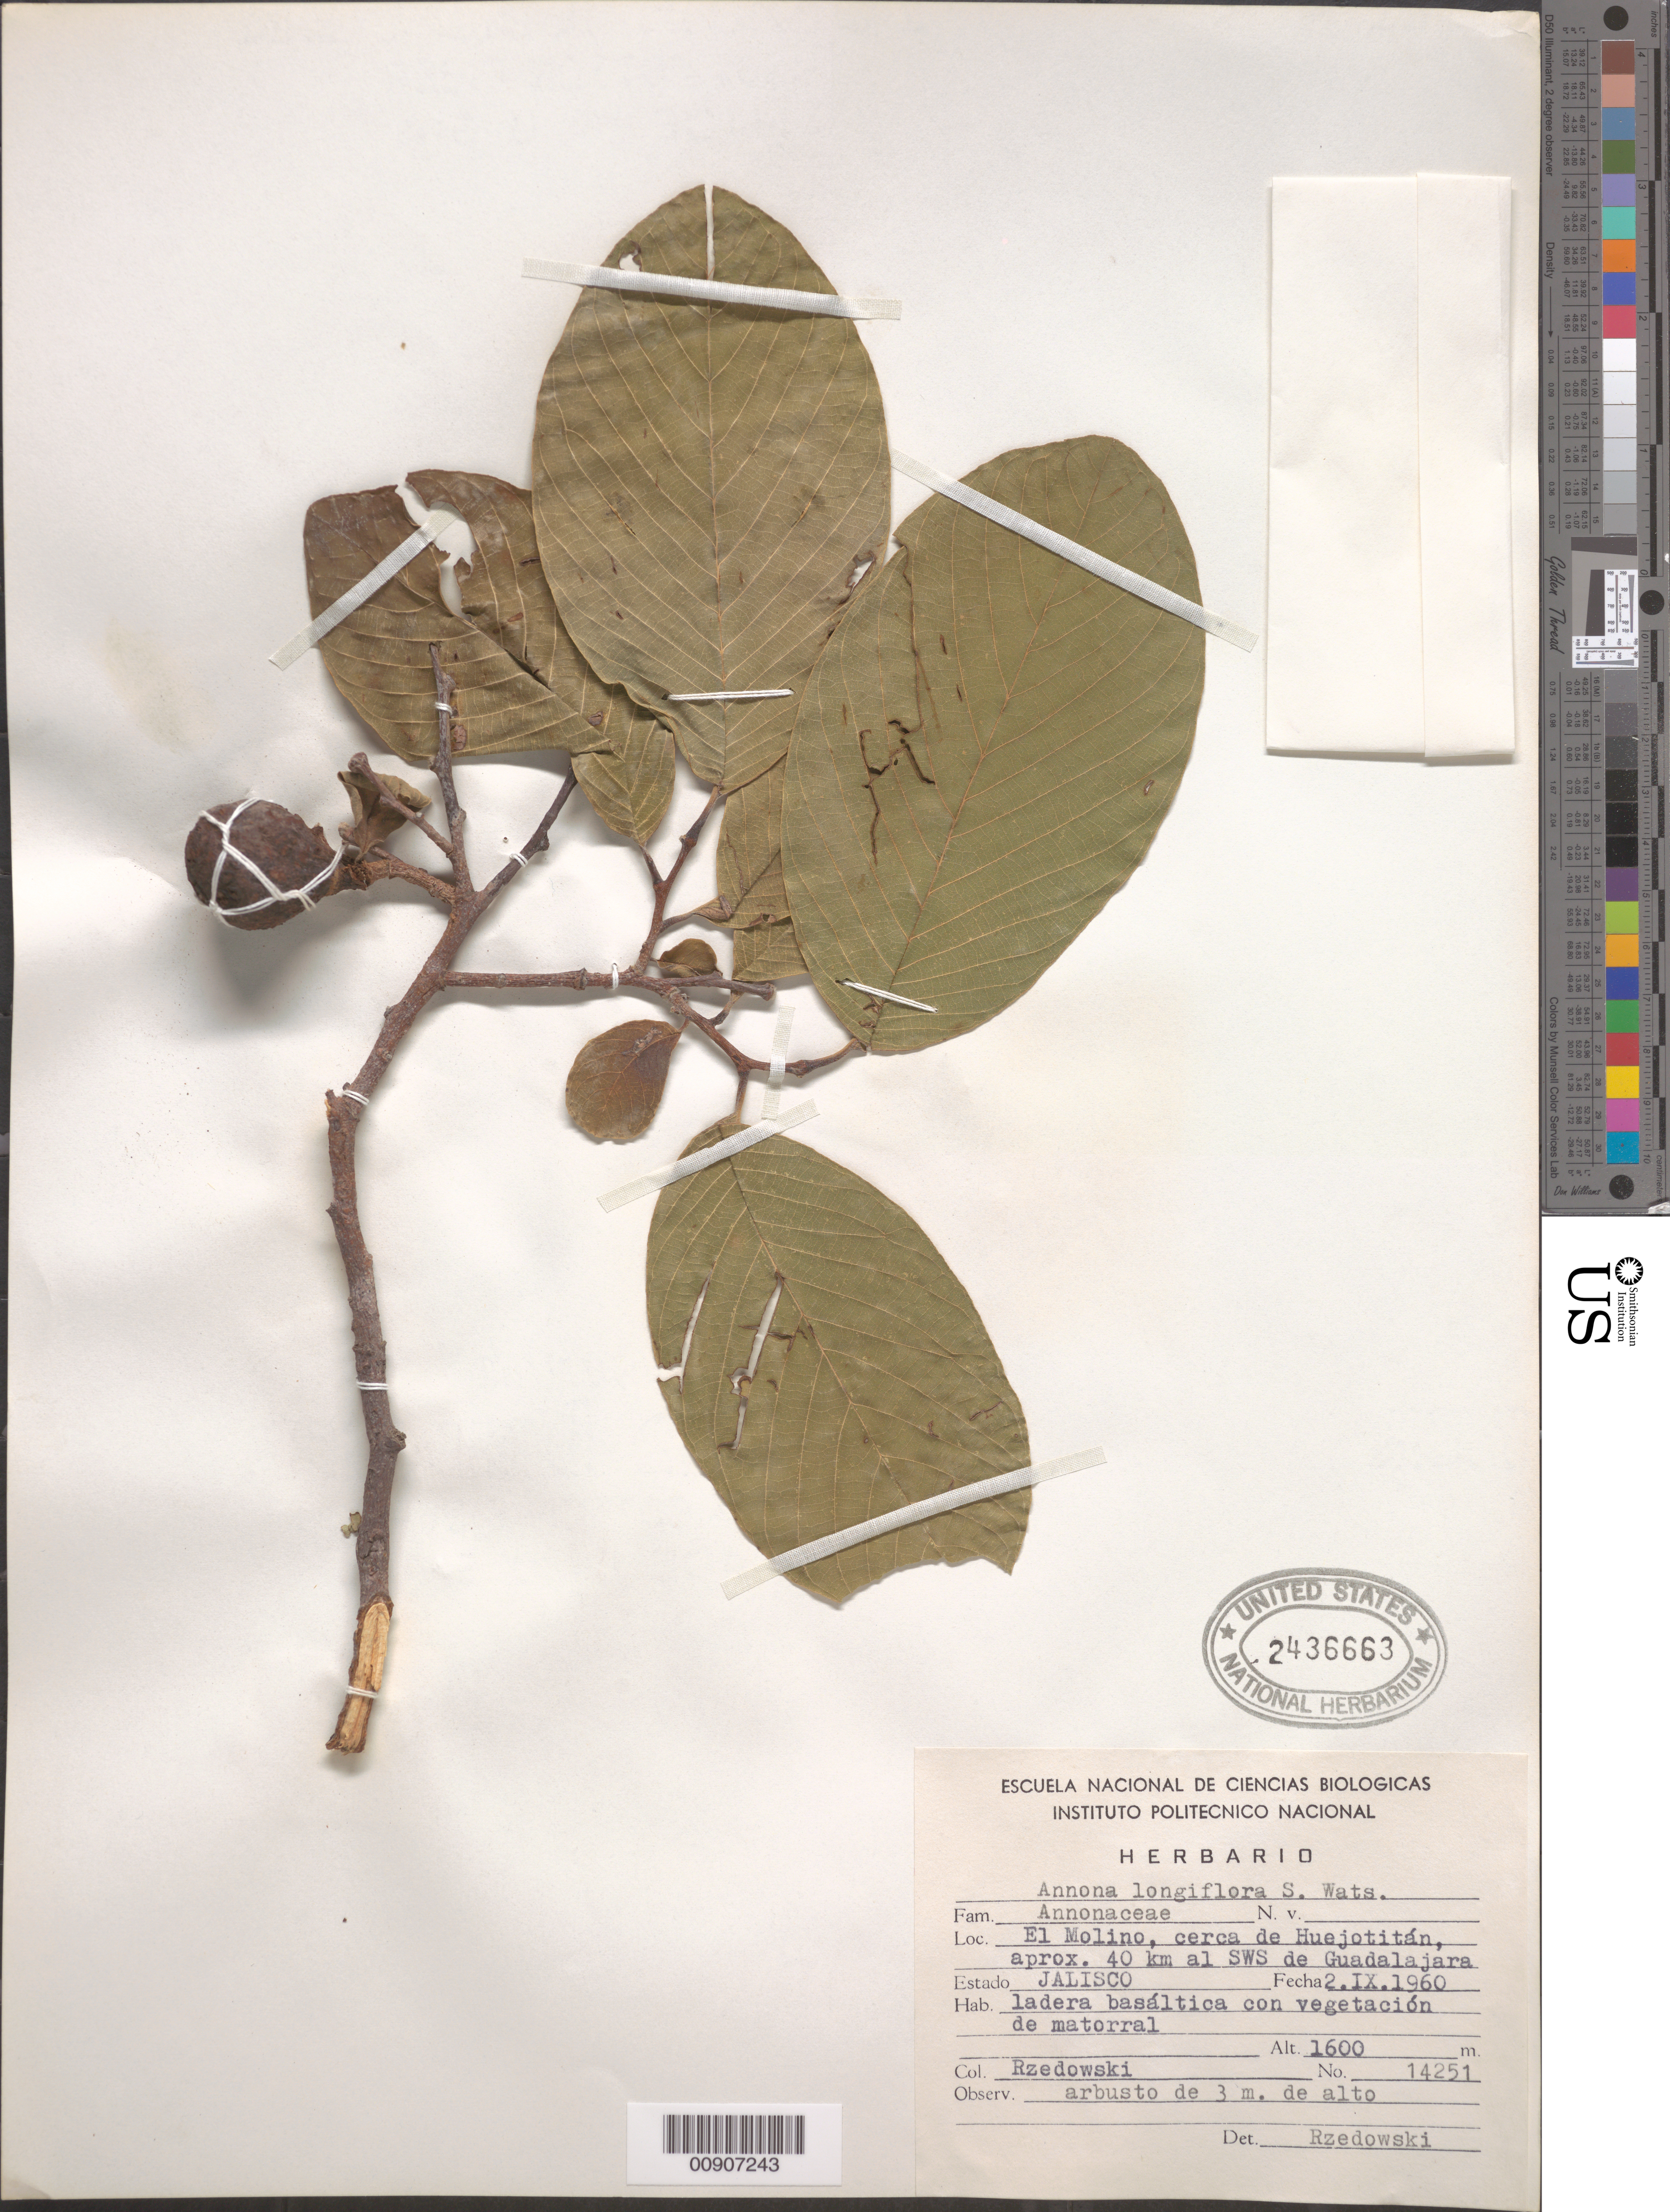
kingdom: Plantae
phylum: Tracheophyta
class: Magnoliopsida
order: Magnoliales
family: Annonaceae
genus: Annona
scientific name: Annona longiflora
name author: S. Watson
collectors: J. Rzedowski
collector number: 14251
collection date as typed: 02 Sep 1960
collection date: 1960-09-02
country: Mexico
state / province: Jalisco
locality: El Molino, cerca de Huejotitán, aprox. 40 km al SWS de Guadalajara, Estado Jalisco.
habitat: Ladera basáltica con vegetación de matorral.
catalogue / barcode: US 2436663